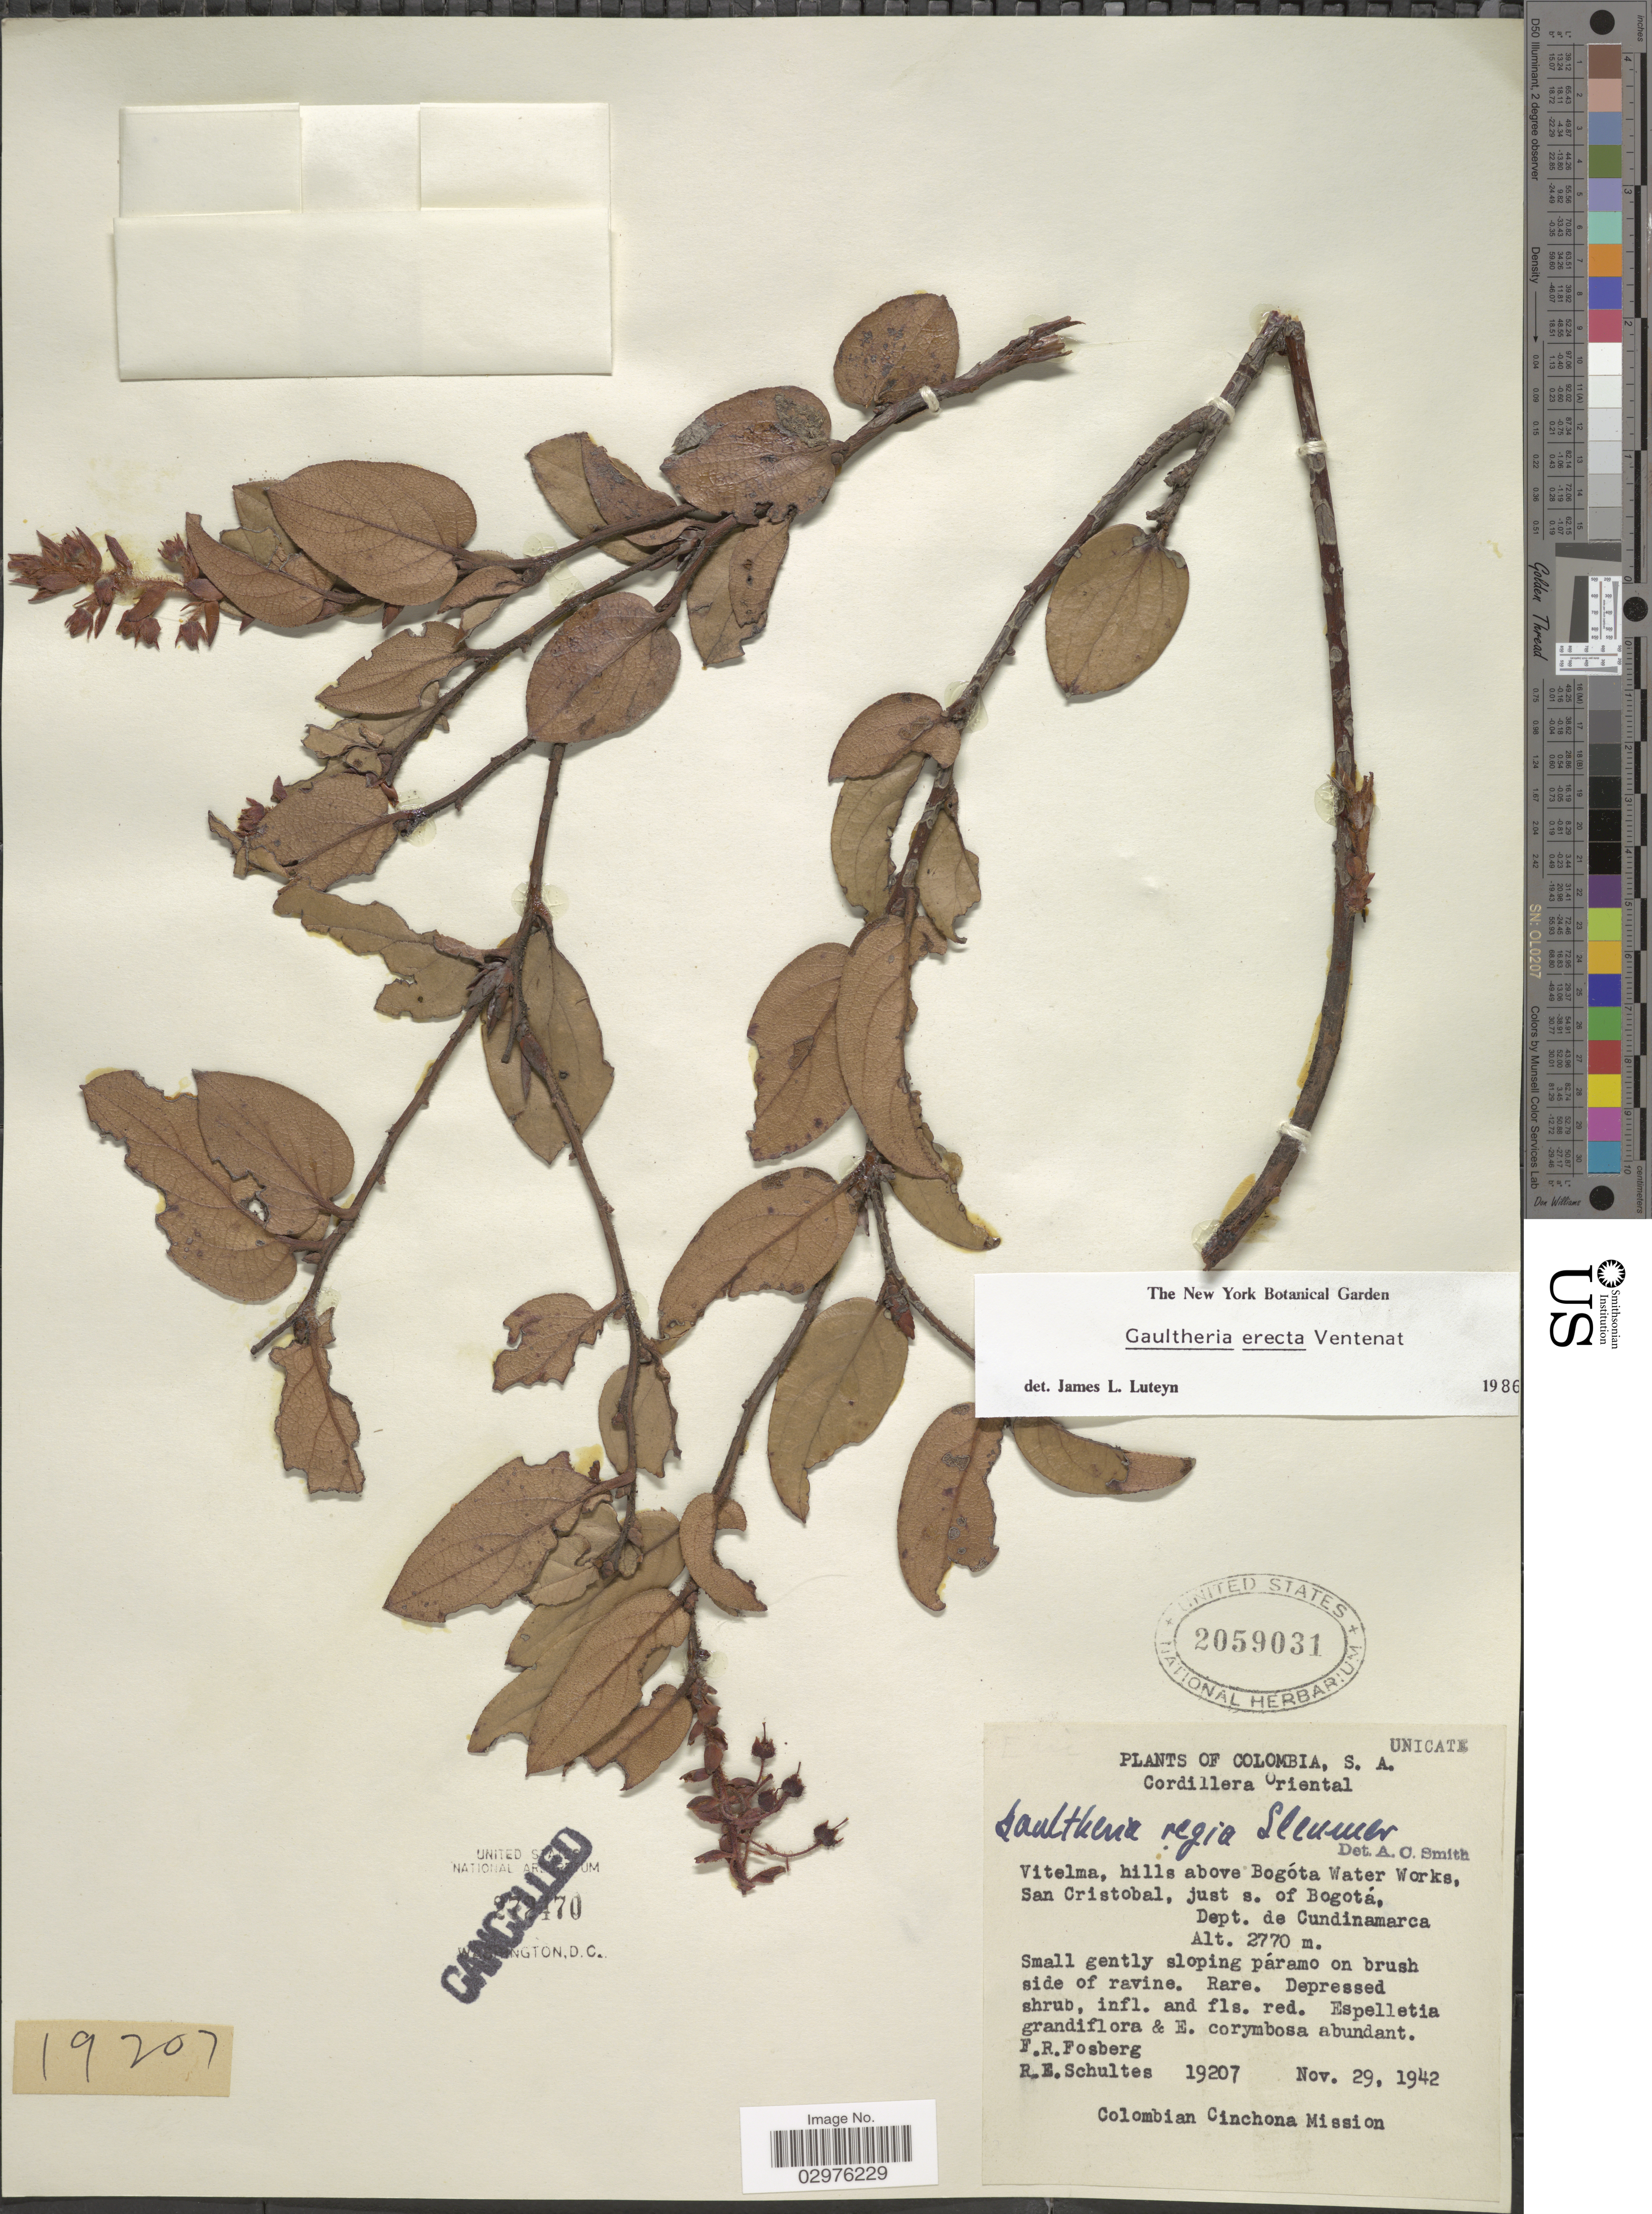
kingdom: Plantae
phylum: Tracheophyta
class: Magnoliopsida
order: Ericales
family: Ericaceae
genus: Gaultheria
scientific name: Gaultheria erecta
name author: Vent.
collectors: F. R. Fosberg & R. E. Schultes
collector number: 19207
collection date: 1942-11-29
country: Colombia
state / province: Cundinamarca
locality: Cordillera Oriental. Vitelma, hills above Bogóta Water Works, San Cristobal, just s. of Bogotá, Dept. de Cundinamarca.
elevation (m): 2770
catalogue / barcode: US 2059031